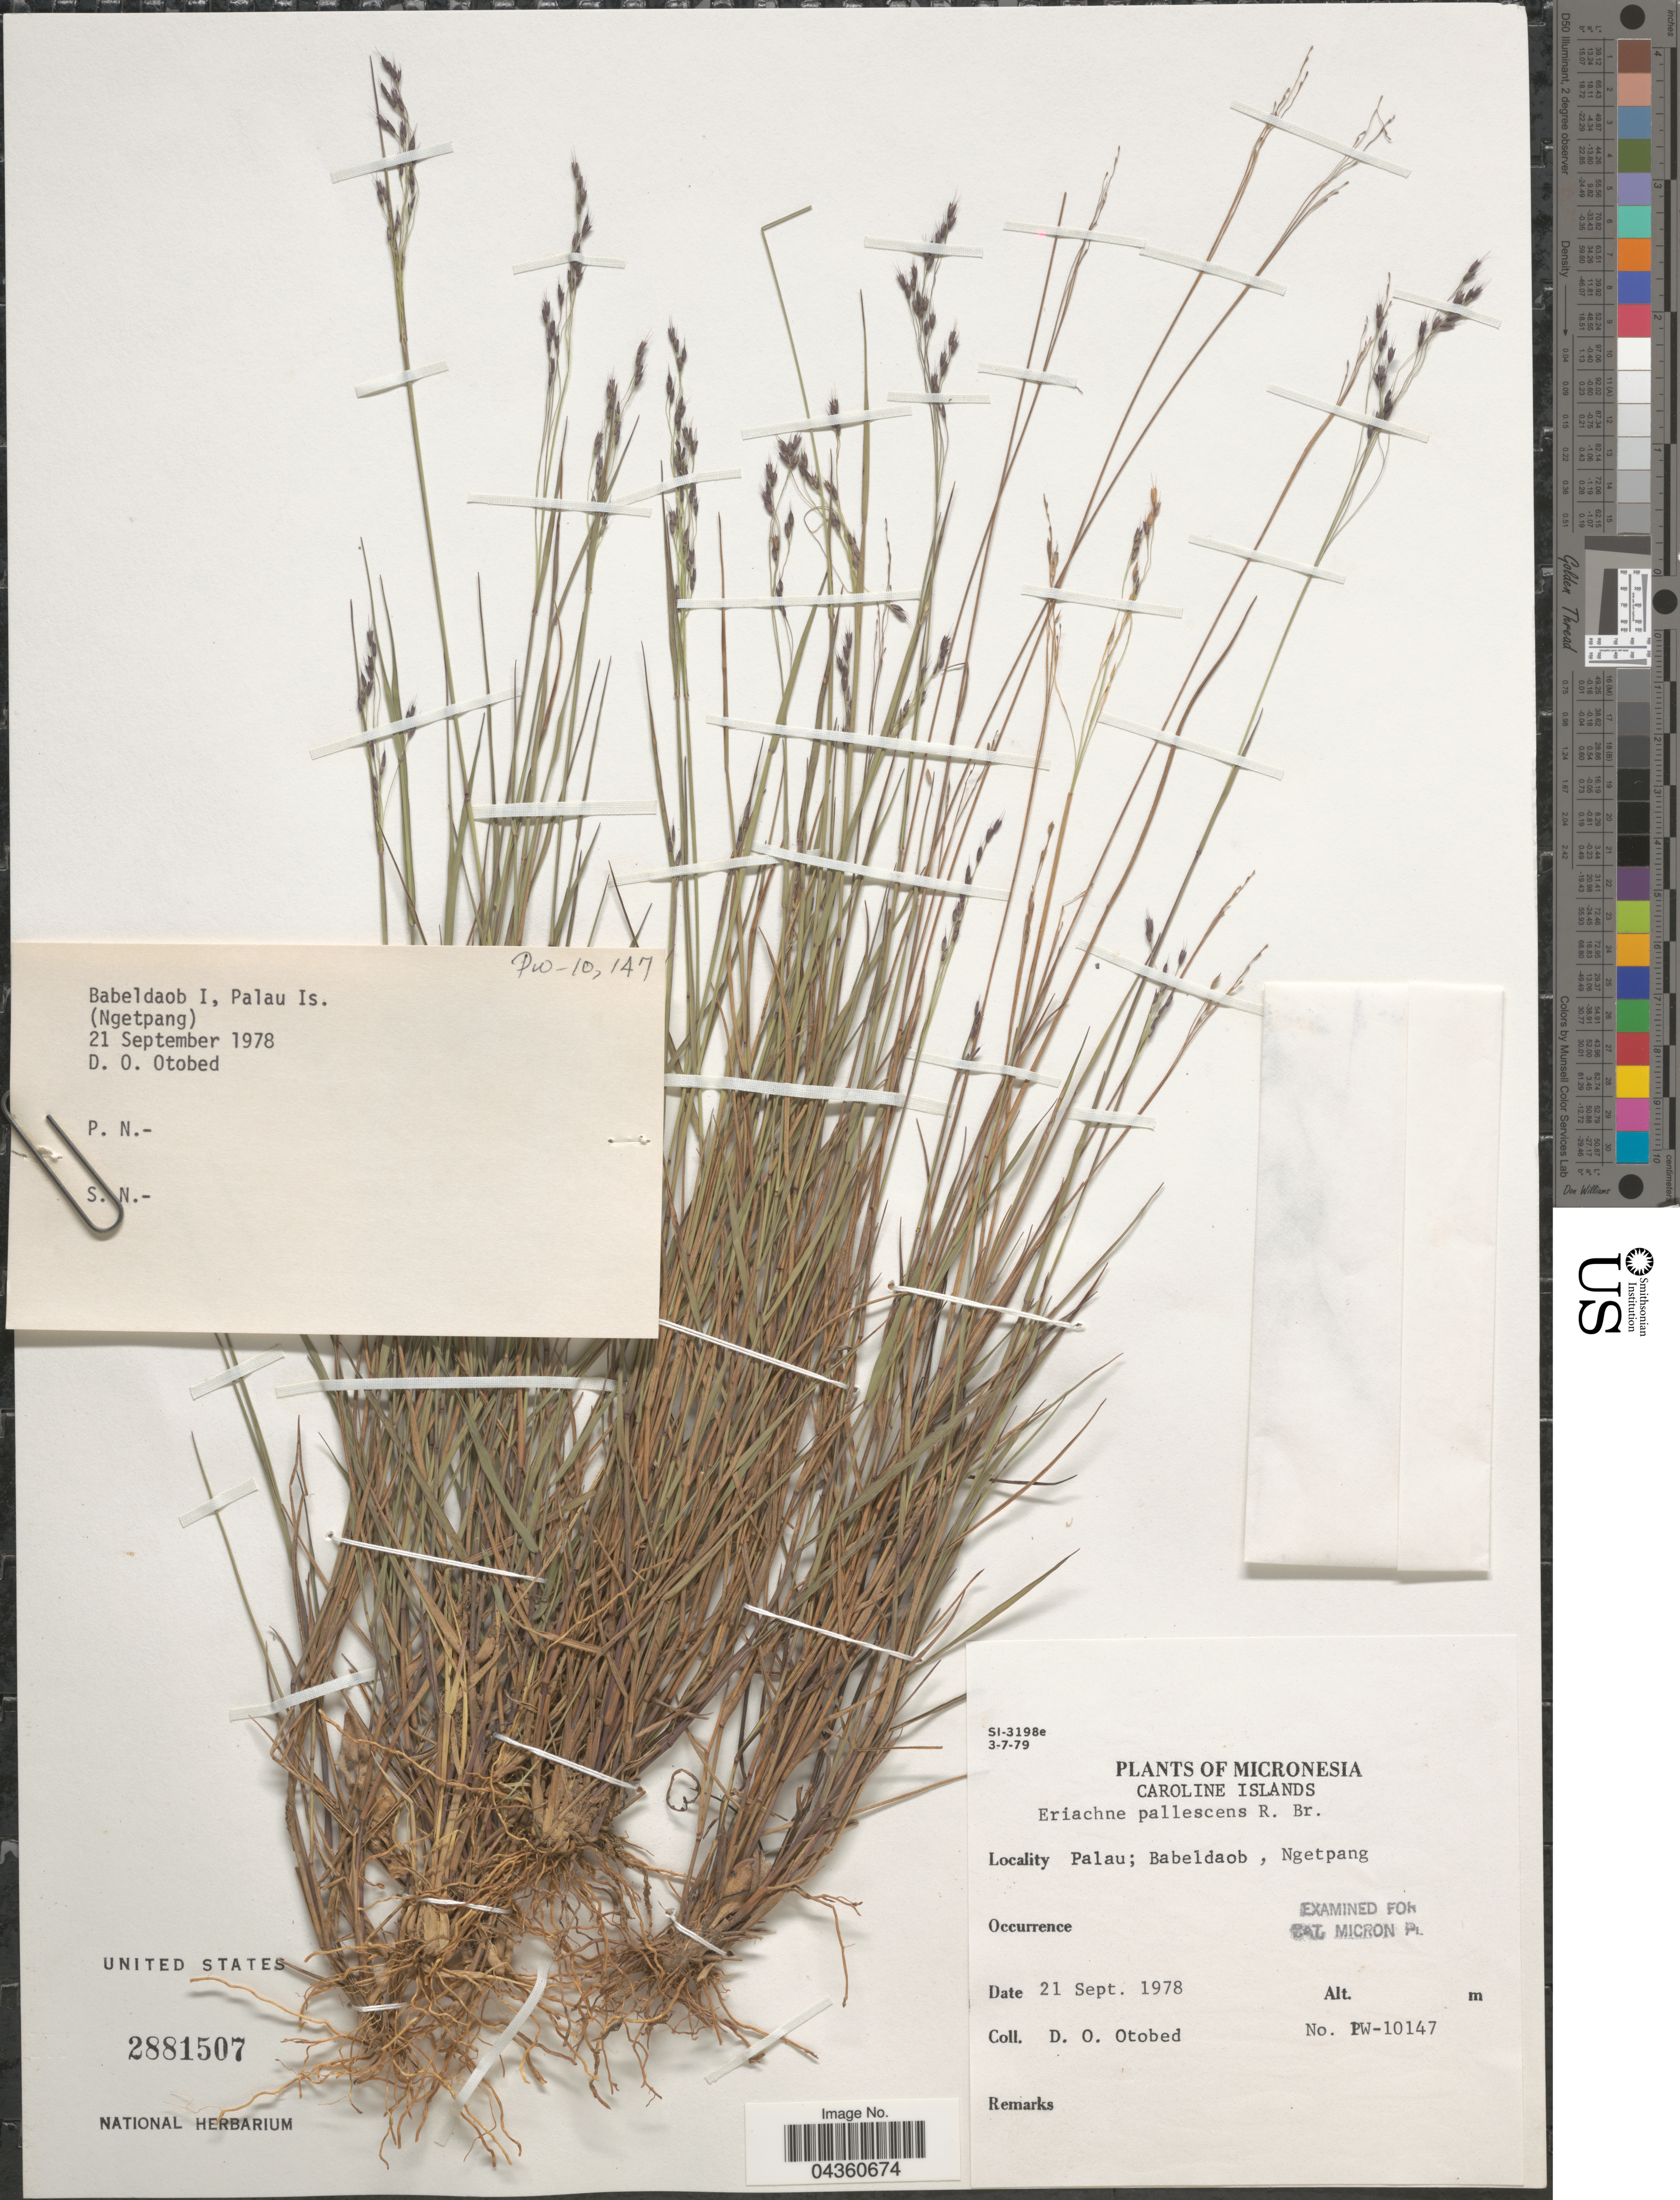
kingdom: Plantae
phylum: Tracheophyta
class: Liliopsida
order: Poales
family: Poaceae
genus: Eriachne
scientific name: Eriachne pallescens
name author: R. Br.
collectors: D. O. Otobed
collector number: PW-10147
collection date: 1978-09-21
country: Palau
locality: Micronesia. Caroline Islands. Palau; Babeldaob, Ngetpang.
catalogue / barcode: US 2881507